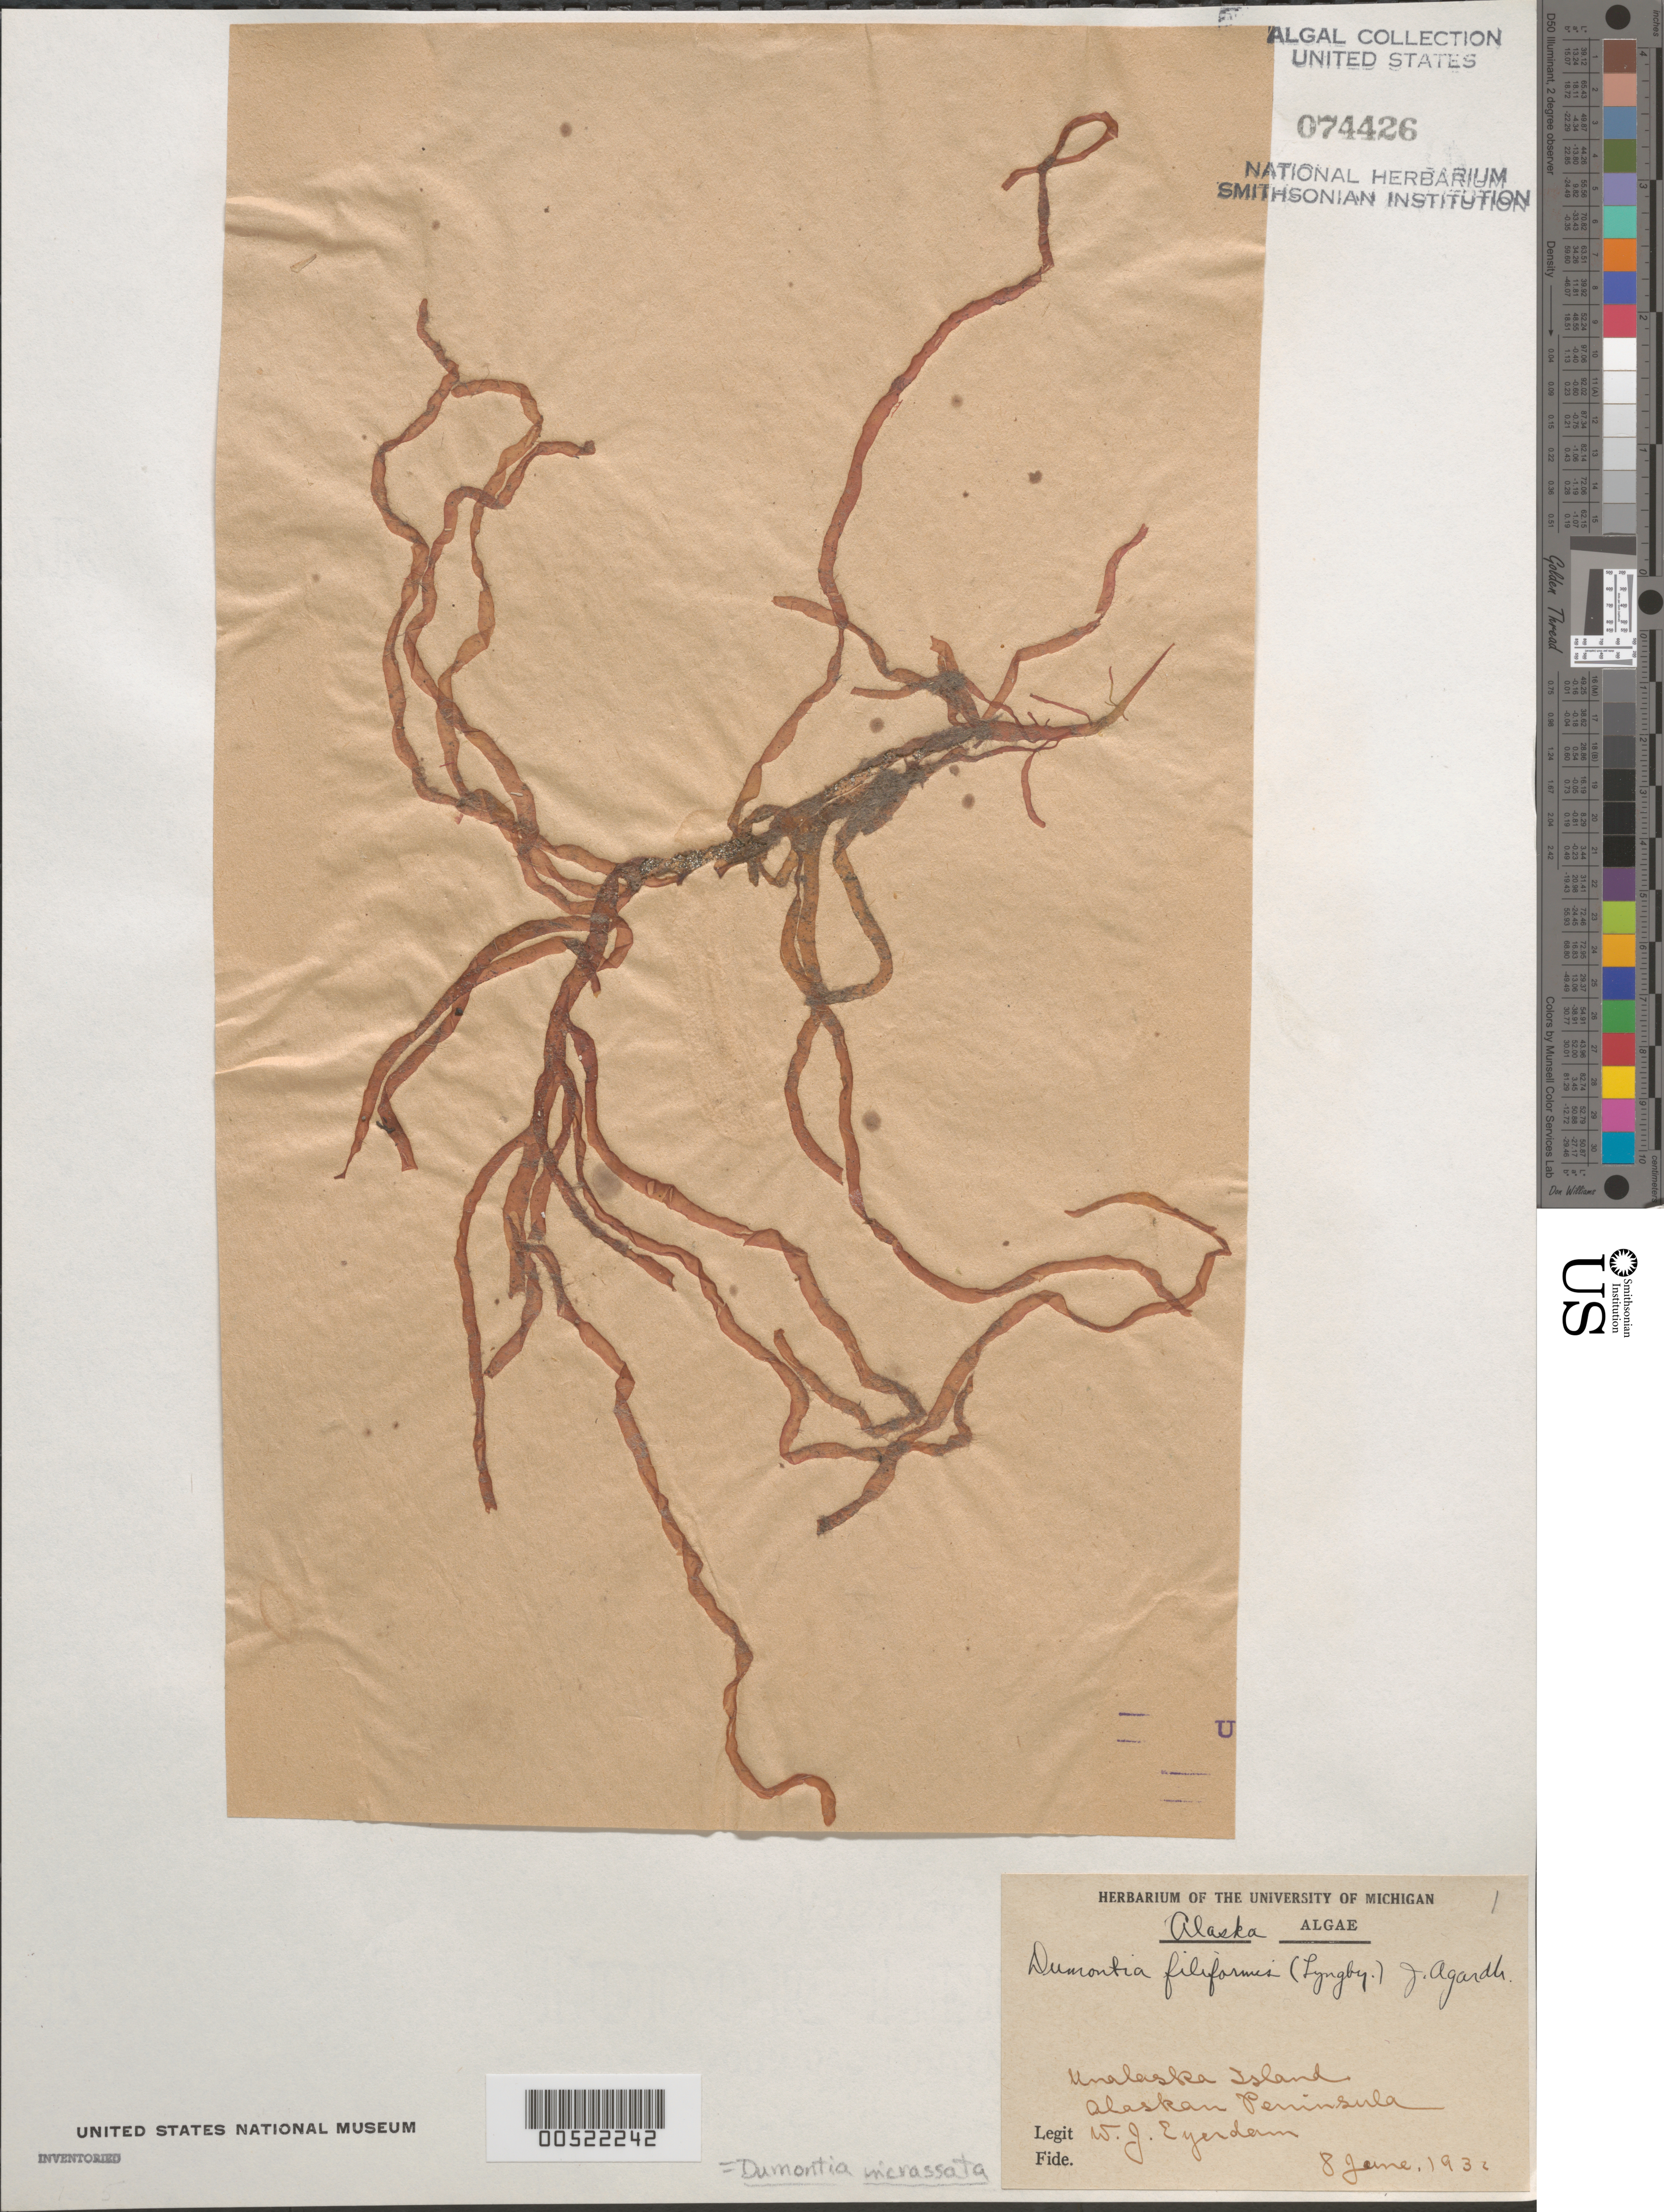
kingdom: Plantae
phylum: Rhodophyta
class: Florideophyceae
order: Gigartinales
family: Dumontiaceae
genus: Dumontia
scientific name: Dumontia contorta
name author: (S.G. Gmel.) Rupr.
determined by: Algae name updating Project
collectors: W. J. Eyerdam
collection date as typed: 08 Jun 1932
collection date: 1932-06-08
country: United States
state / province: Alaska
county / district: Aleutian Islands Division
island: Unalaska Island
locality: Alaska Peninsula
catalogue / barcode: US 74426